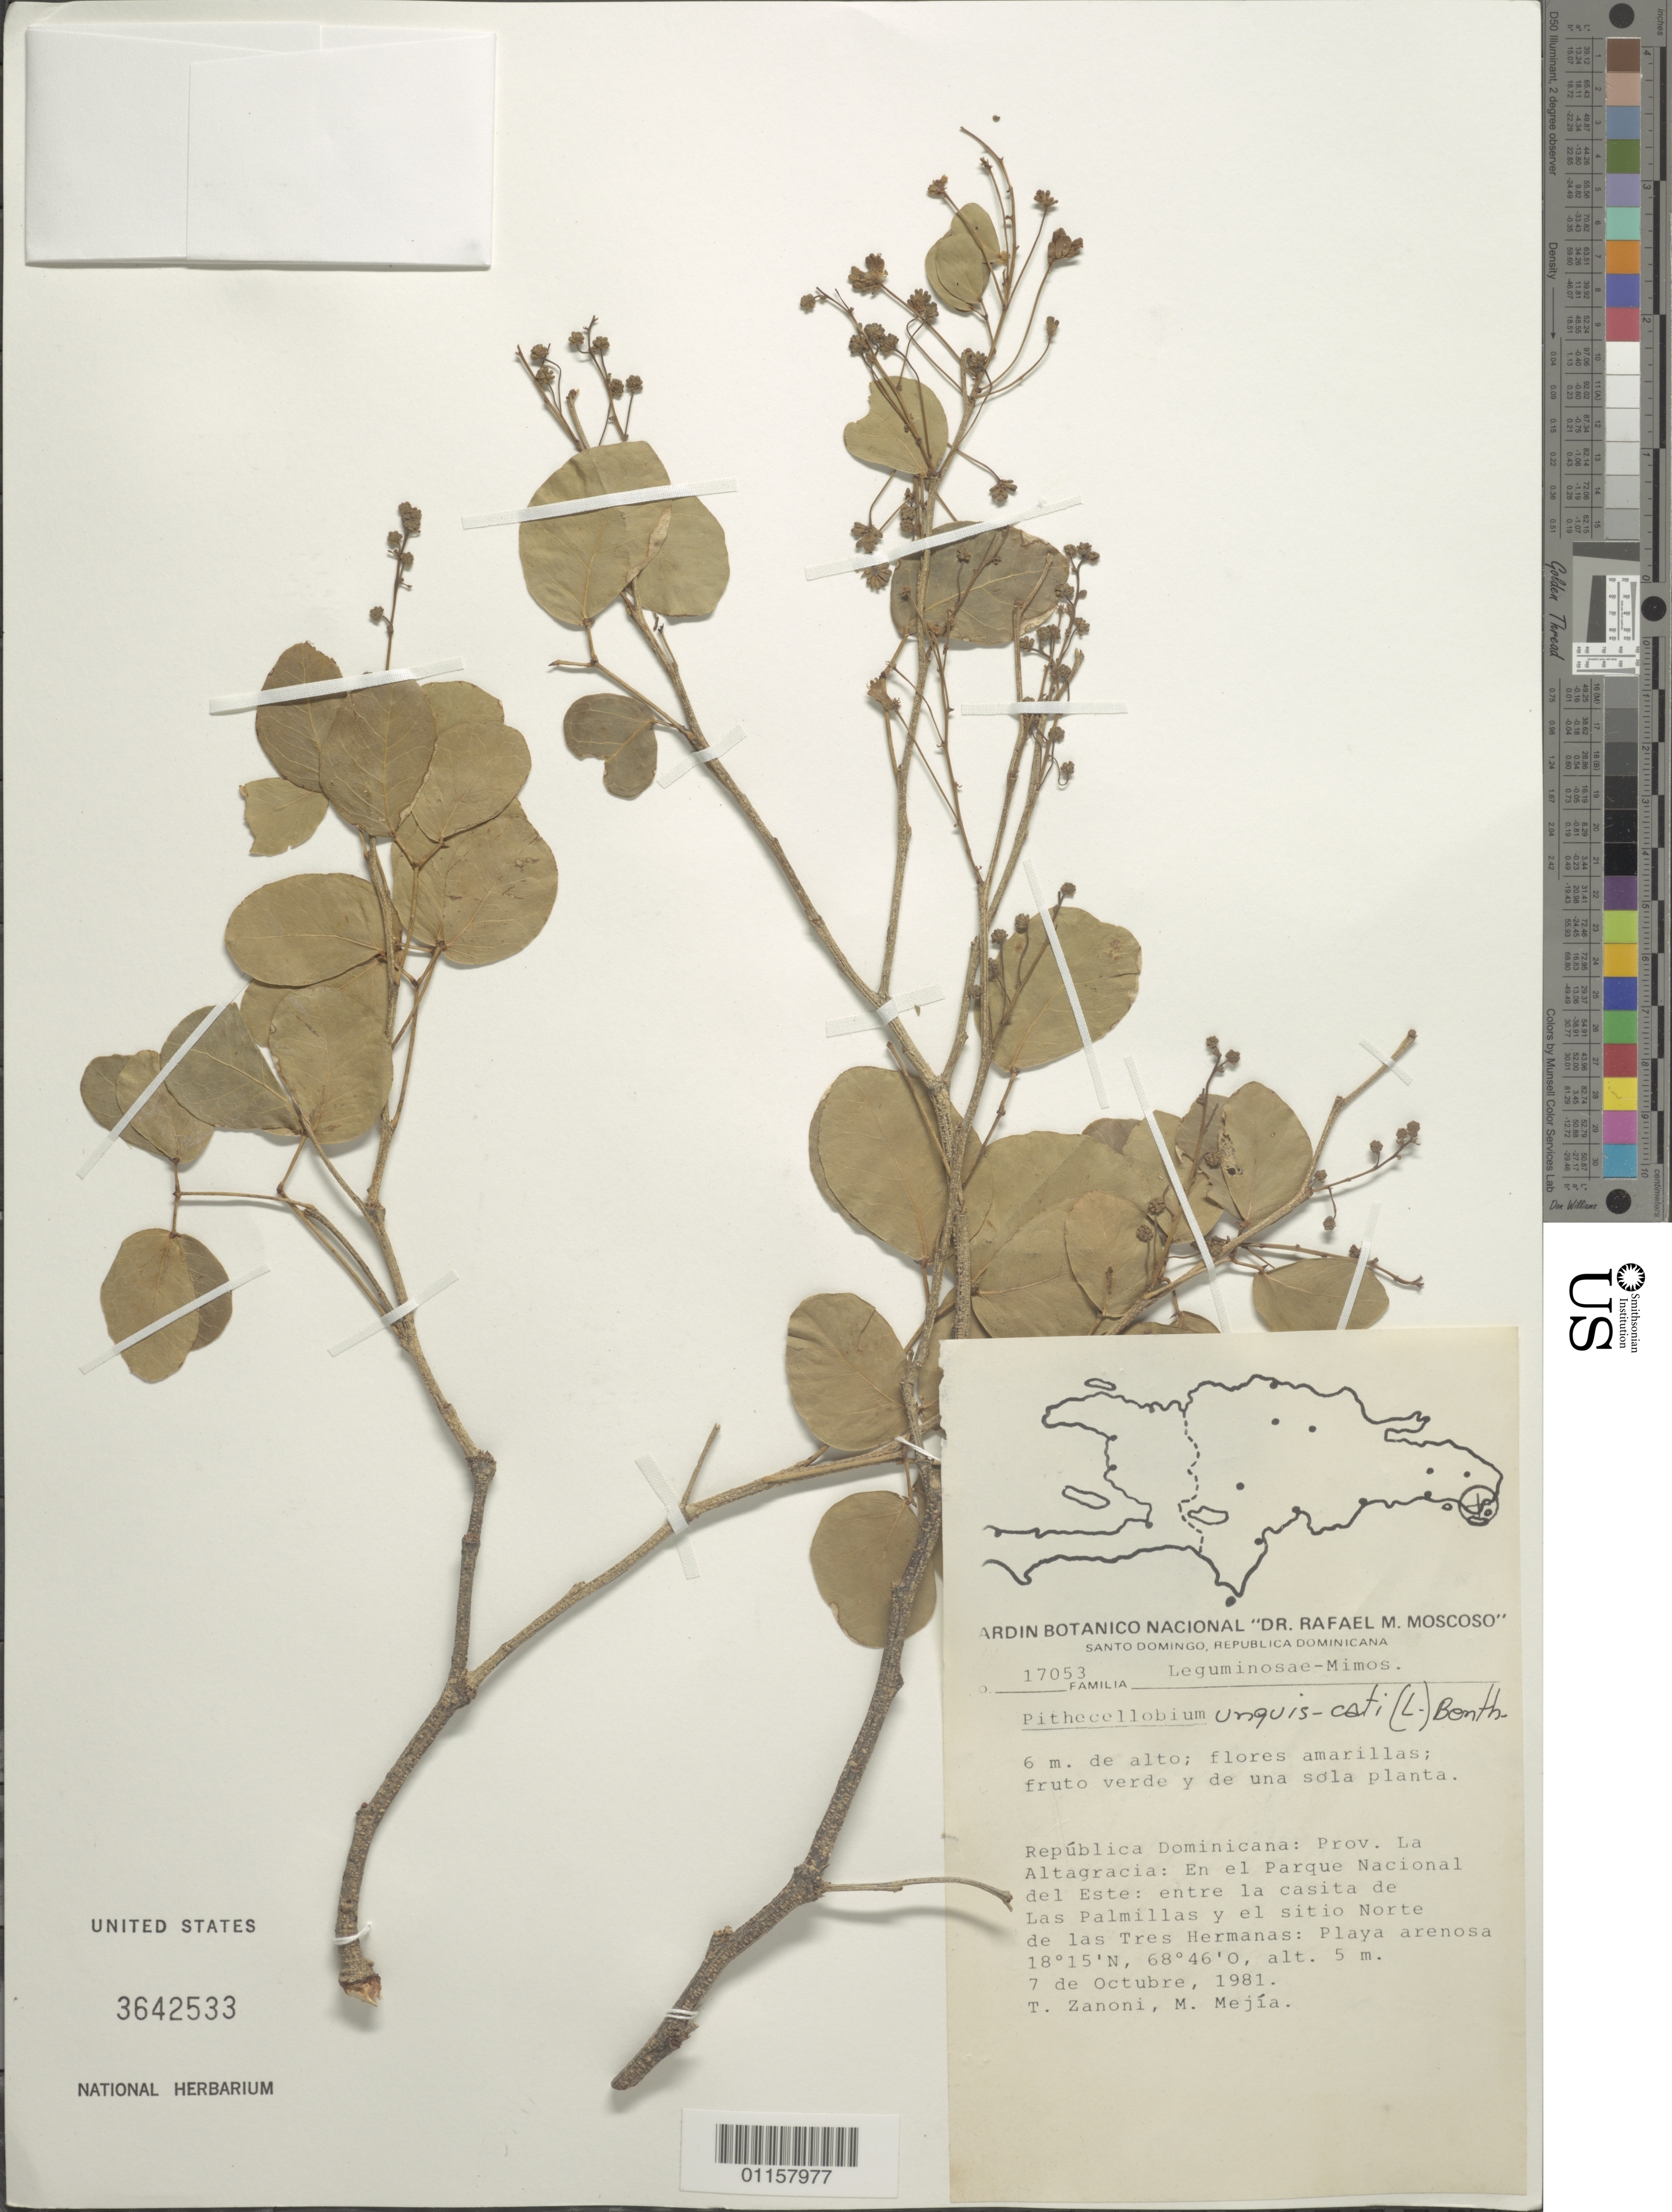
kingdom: Plantae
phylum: Tracheophyta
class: Magnoliopsida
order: Fabales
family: Fabaceae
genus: Pithecellobium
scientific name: Pithecellobium unguis-cati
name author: (L.) Benth.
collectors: T. A. Zanoni & M. Mejia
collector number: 17053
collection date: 1981-10-07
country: Dominican Republic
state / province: La Altagracia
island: Hispaniola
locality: Parque Nacional del Este; entre la casita de Las Palmillas y el sitio Norte de las Tres Hermanas.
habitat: Playa arenosa.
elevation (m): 5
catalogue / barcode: US 3642533